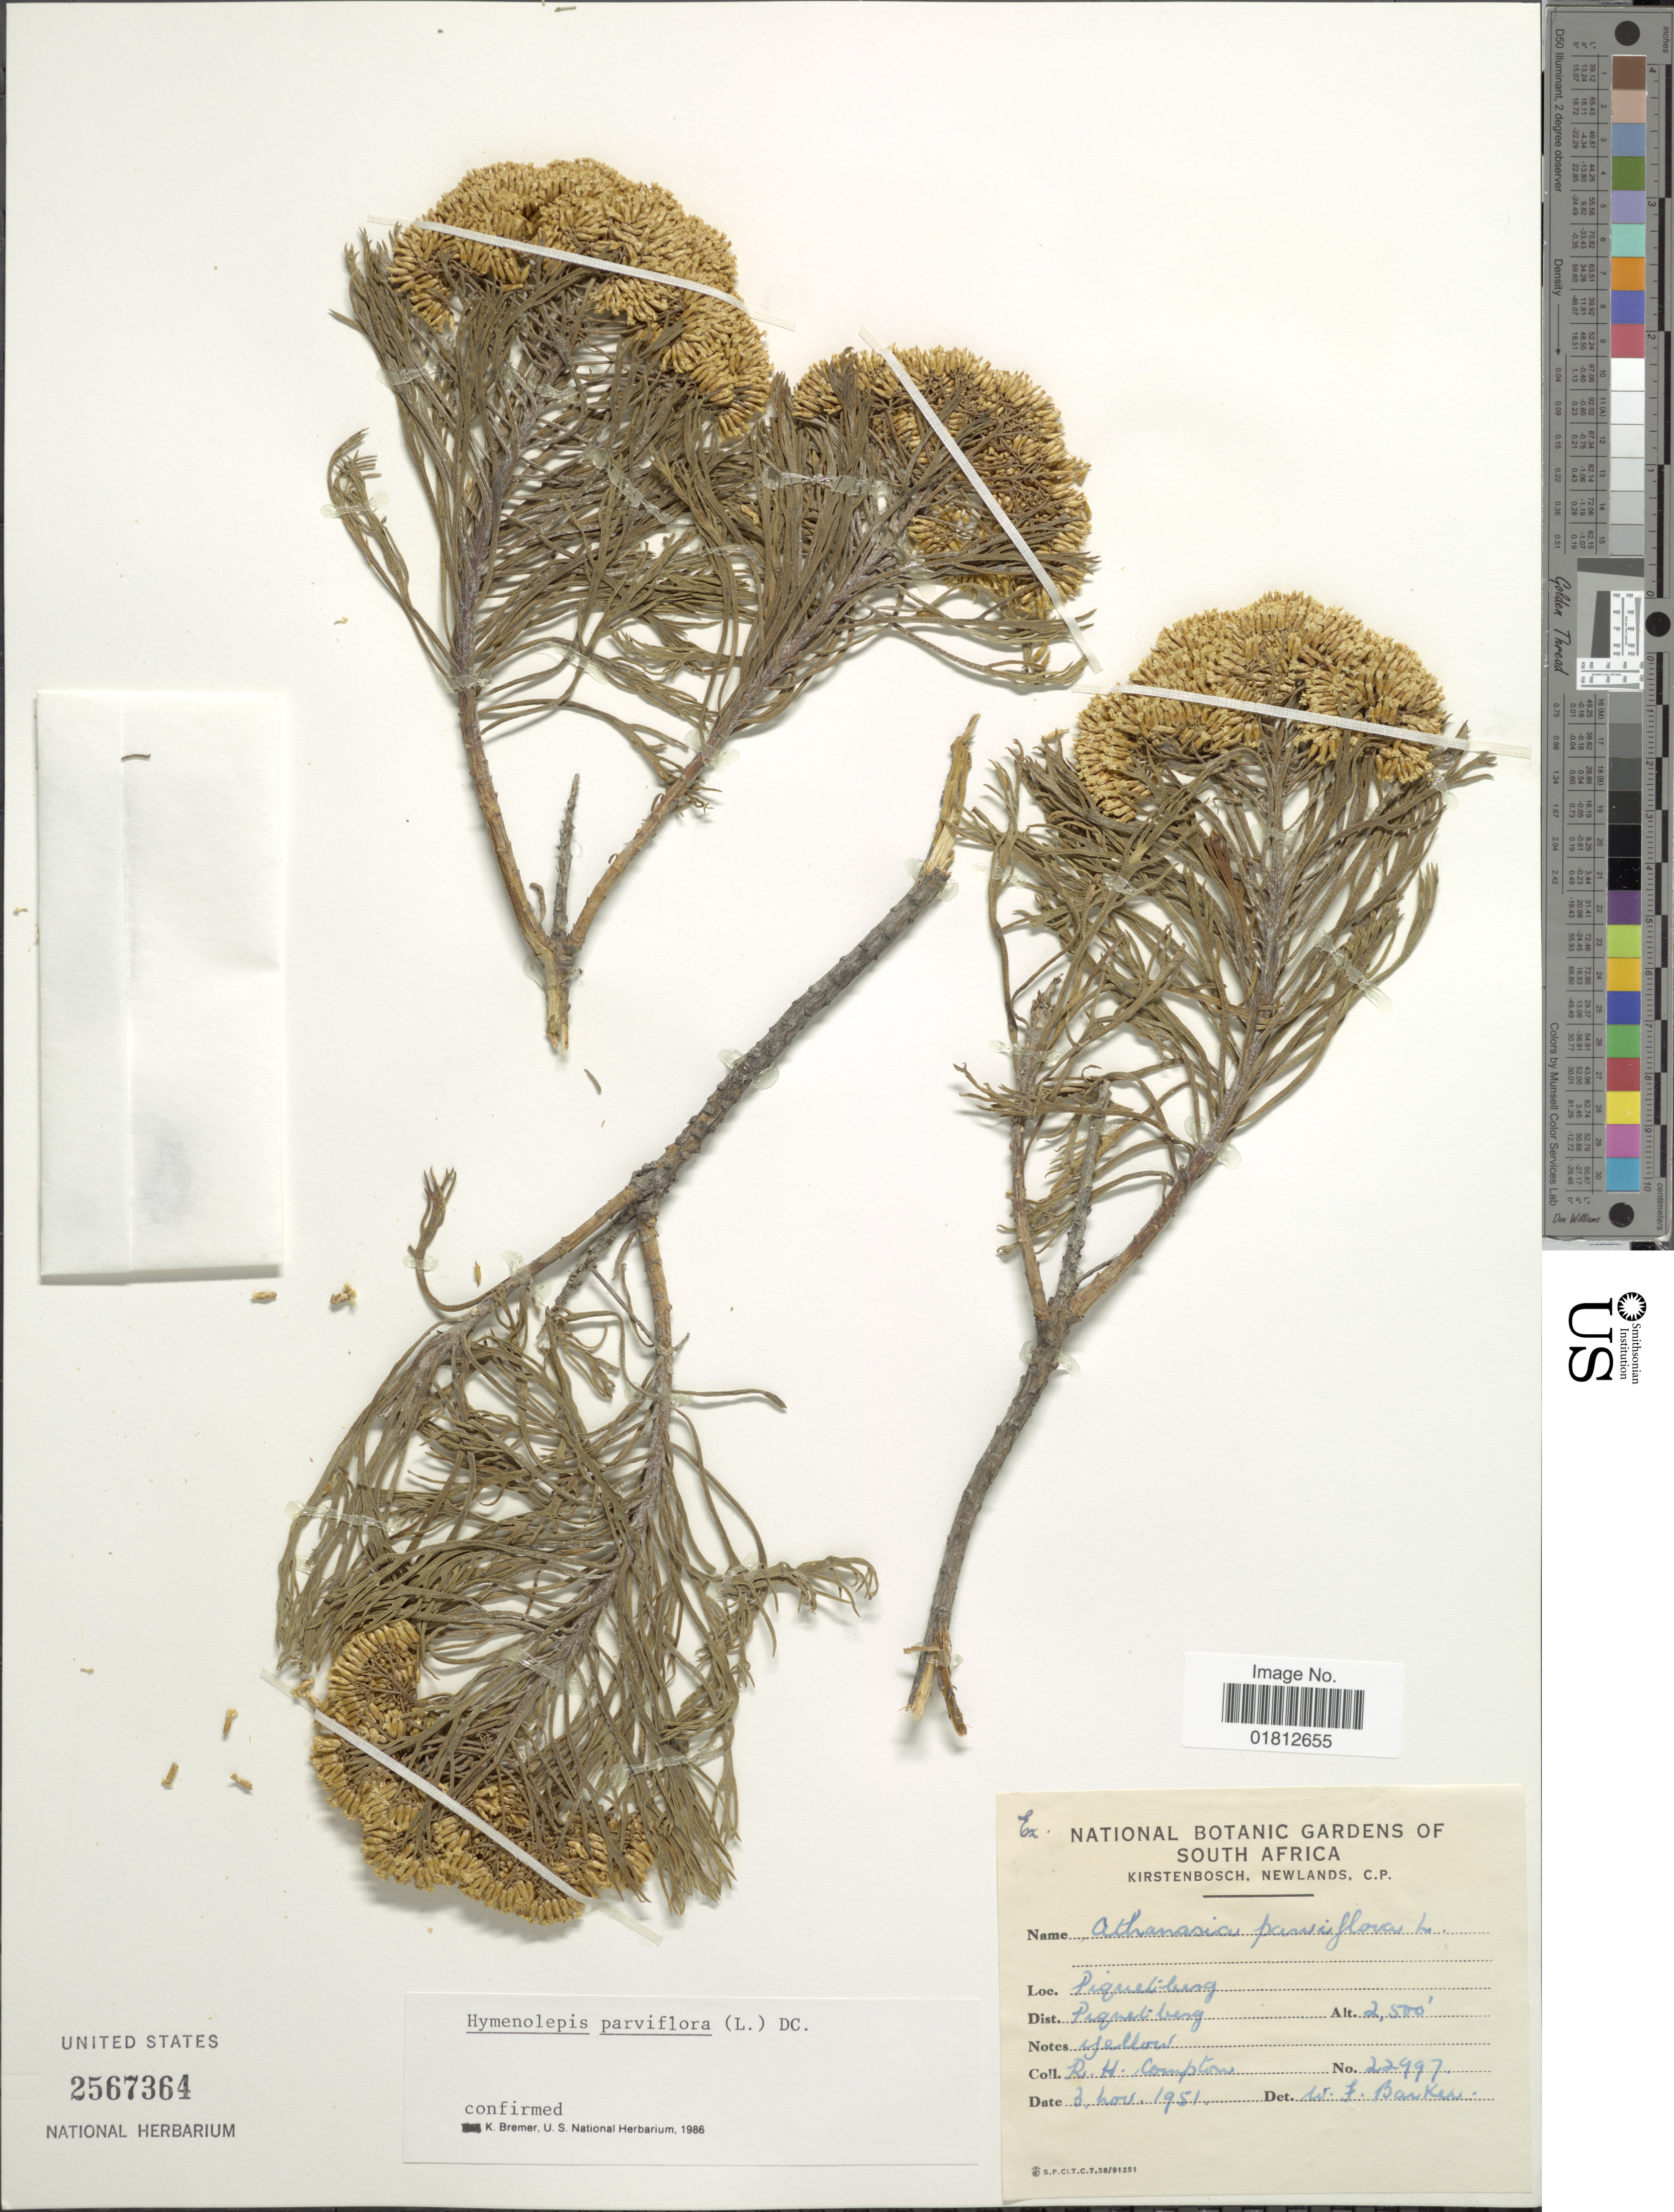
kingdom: Plantae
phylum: Tracheophyta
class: Magnoliopsida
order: Asterales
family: Asteraceae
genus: Hymenolepis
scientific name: Hymenolepis parviflora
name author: (L.) DC.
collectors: R. H. Compton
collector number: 22997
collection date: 1951-11-03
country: South Africa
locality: Piquetberg, Dist. Piquetberg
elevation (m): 762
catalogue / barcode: US 2567364